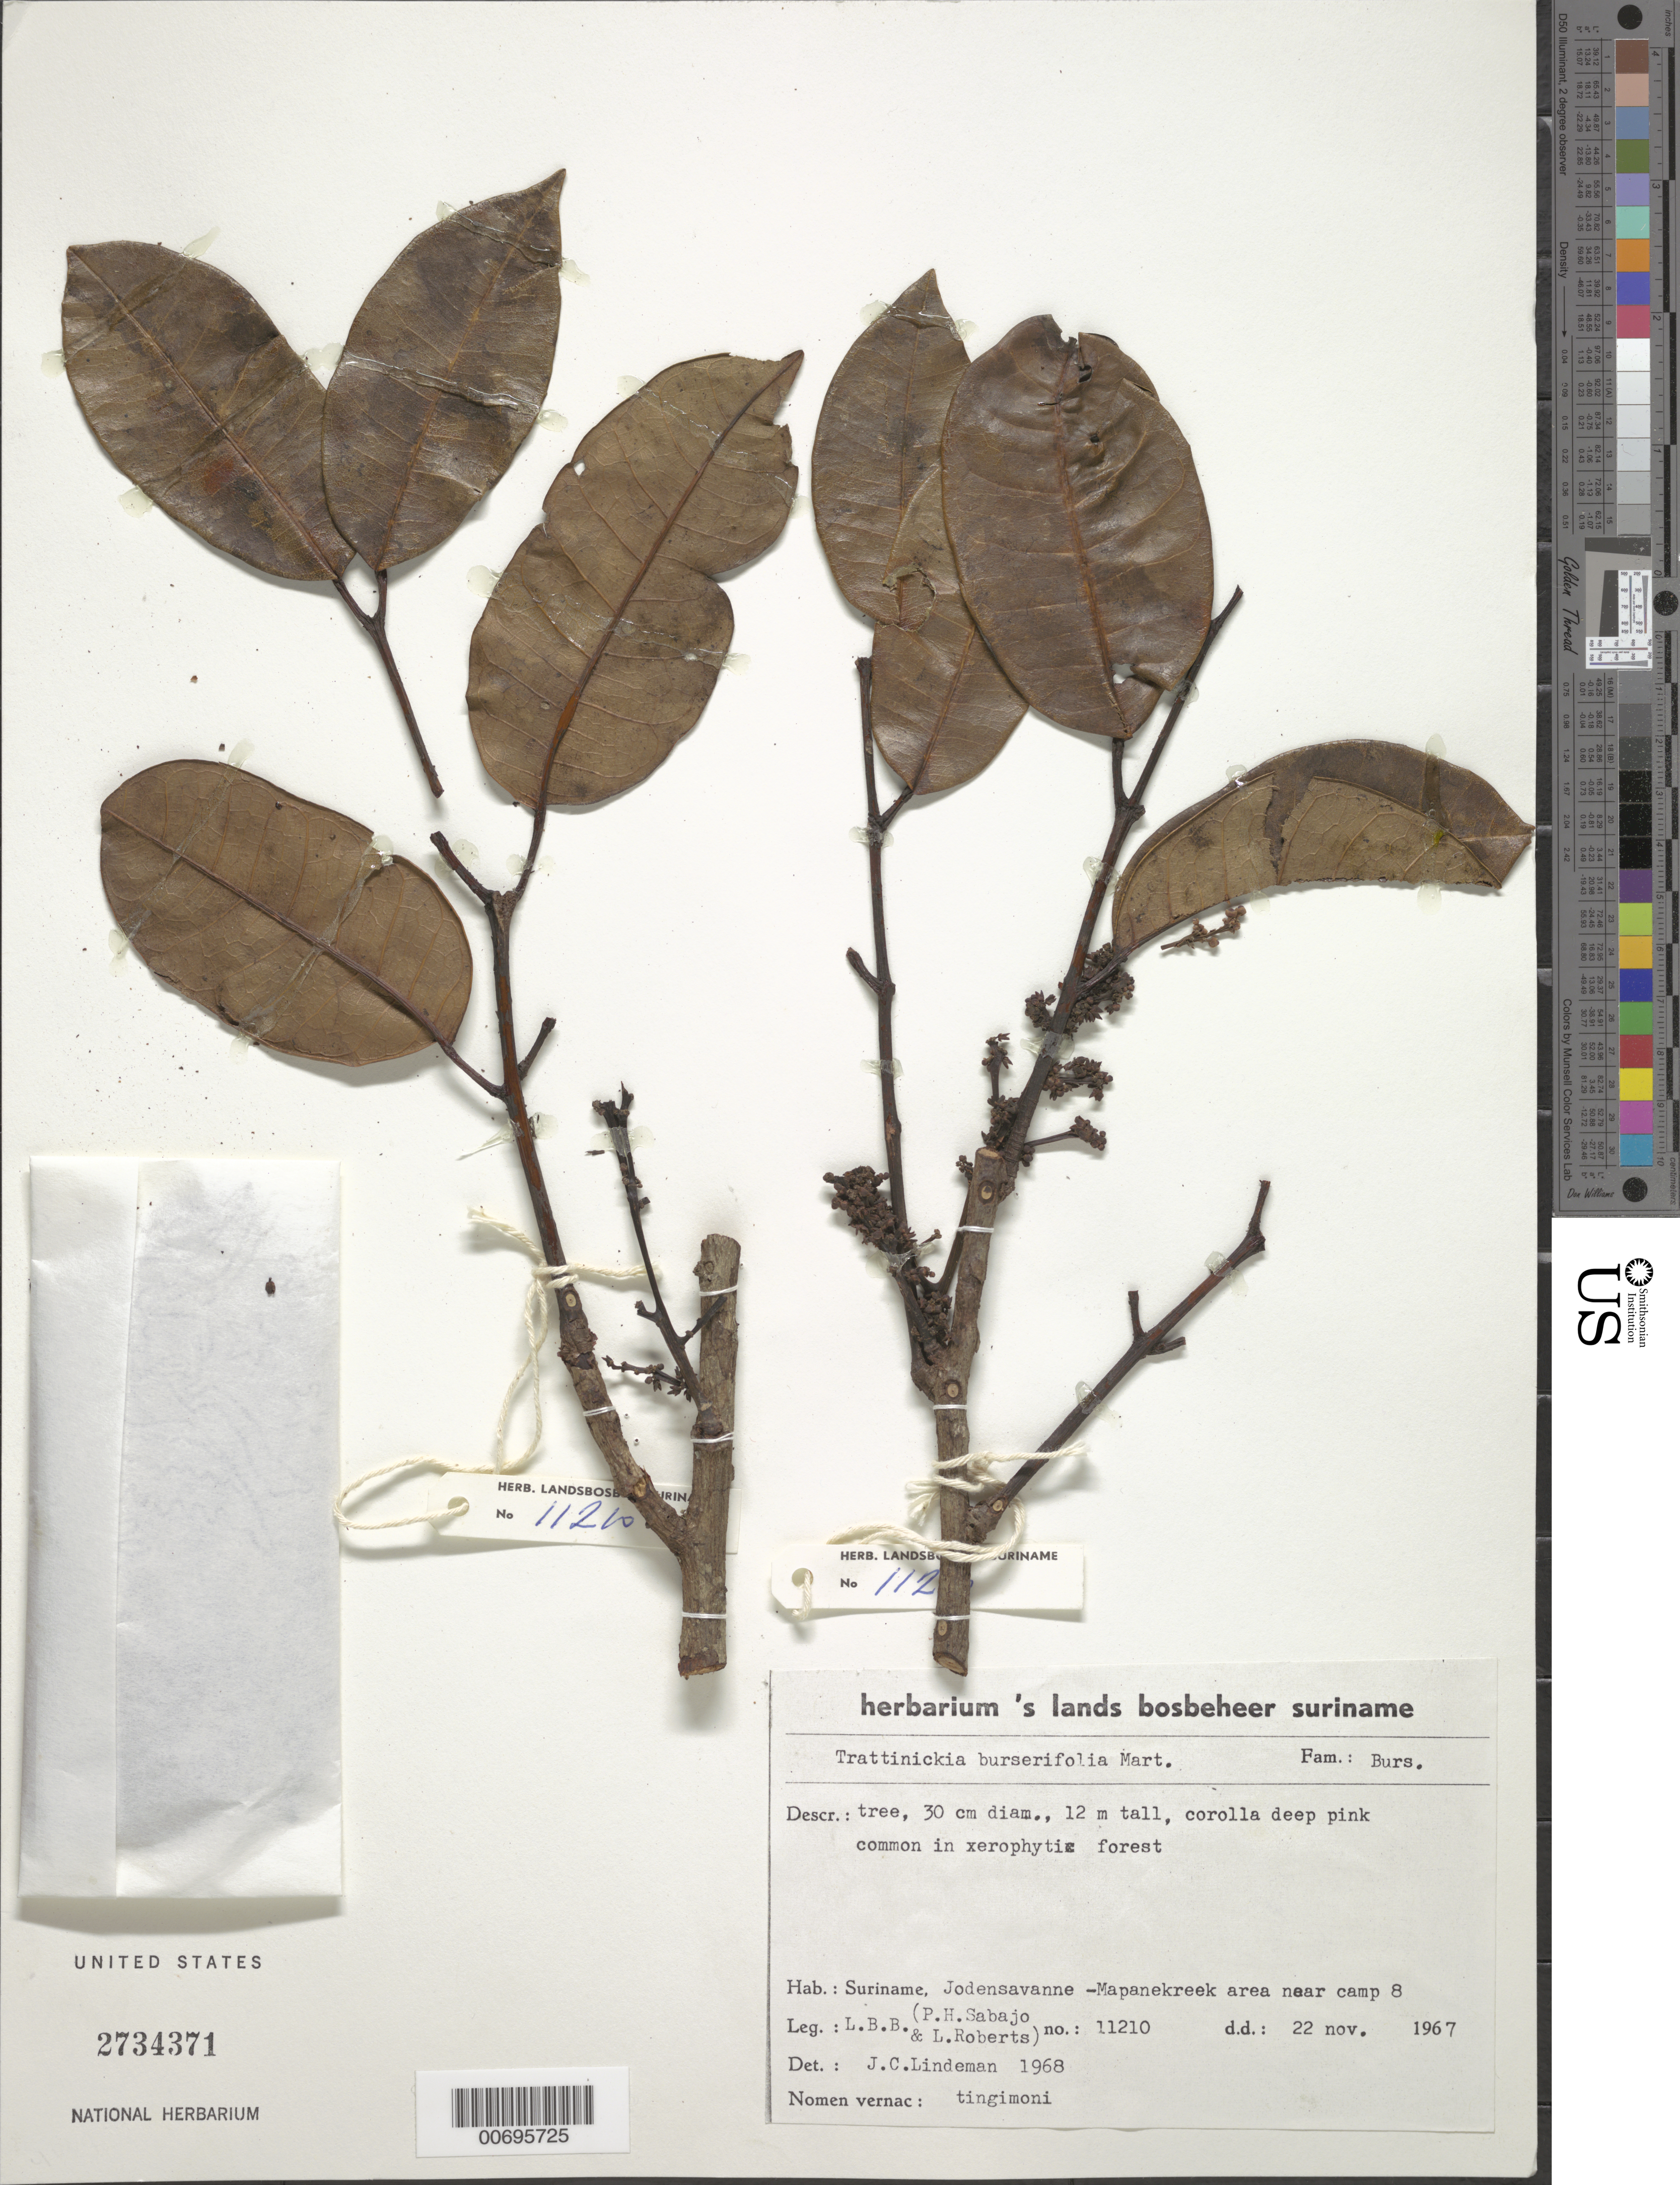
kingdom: Plantae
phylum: Tracheophyta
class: Magnoliopsida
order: Sapindales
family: Burseraceae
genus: Trattinnickia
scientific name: Trattinnickia burserifolia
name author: Mart.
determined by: Lindeman, J. C.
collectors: Collector illegible, P. Sabajo & L. Roberts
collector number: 11210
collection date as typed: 22-Nov-67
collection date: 1967-11-22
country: Suriname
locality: Jodensavanne-Mapane kreek area, Kamp 8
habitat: Savanne, xerophytic forest.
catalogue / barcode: US 2734371